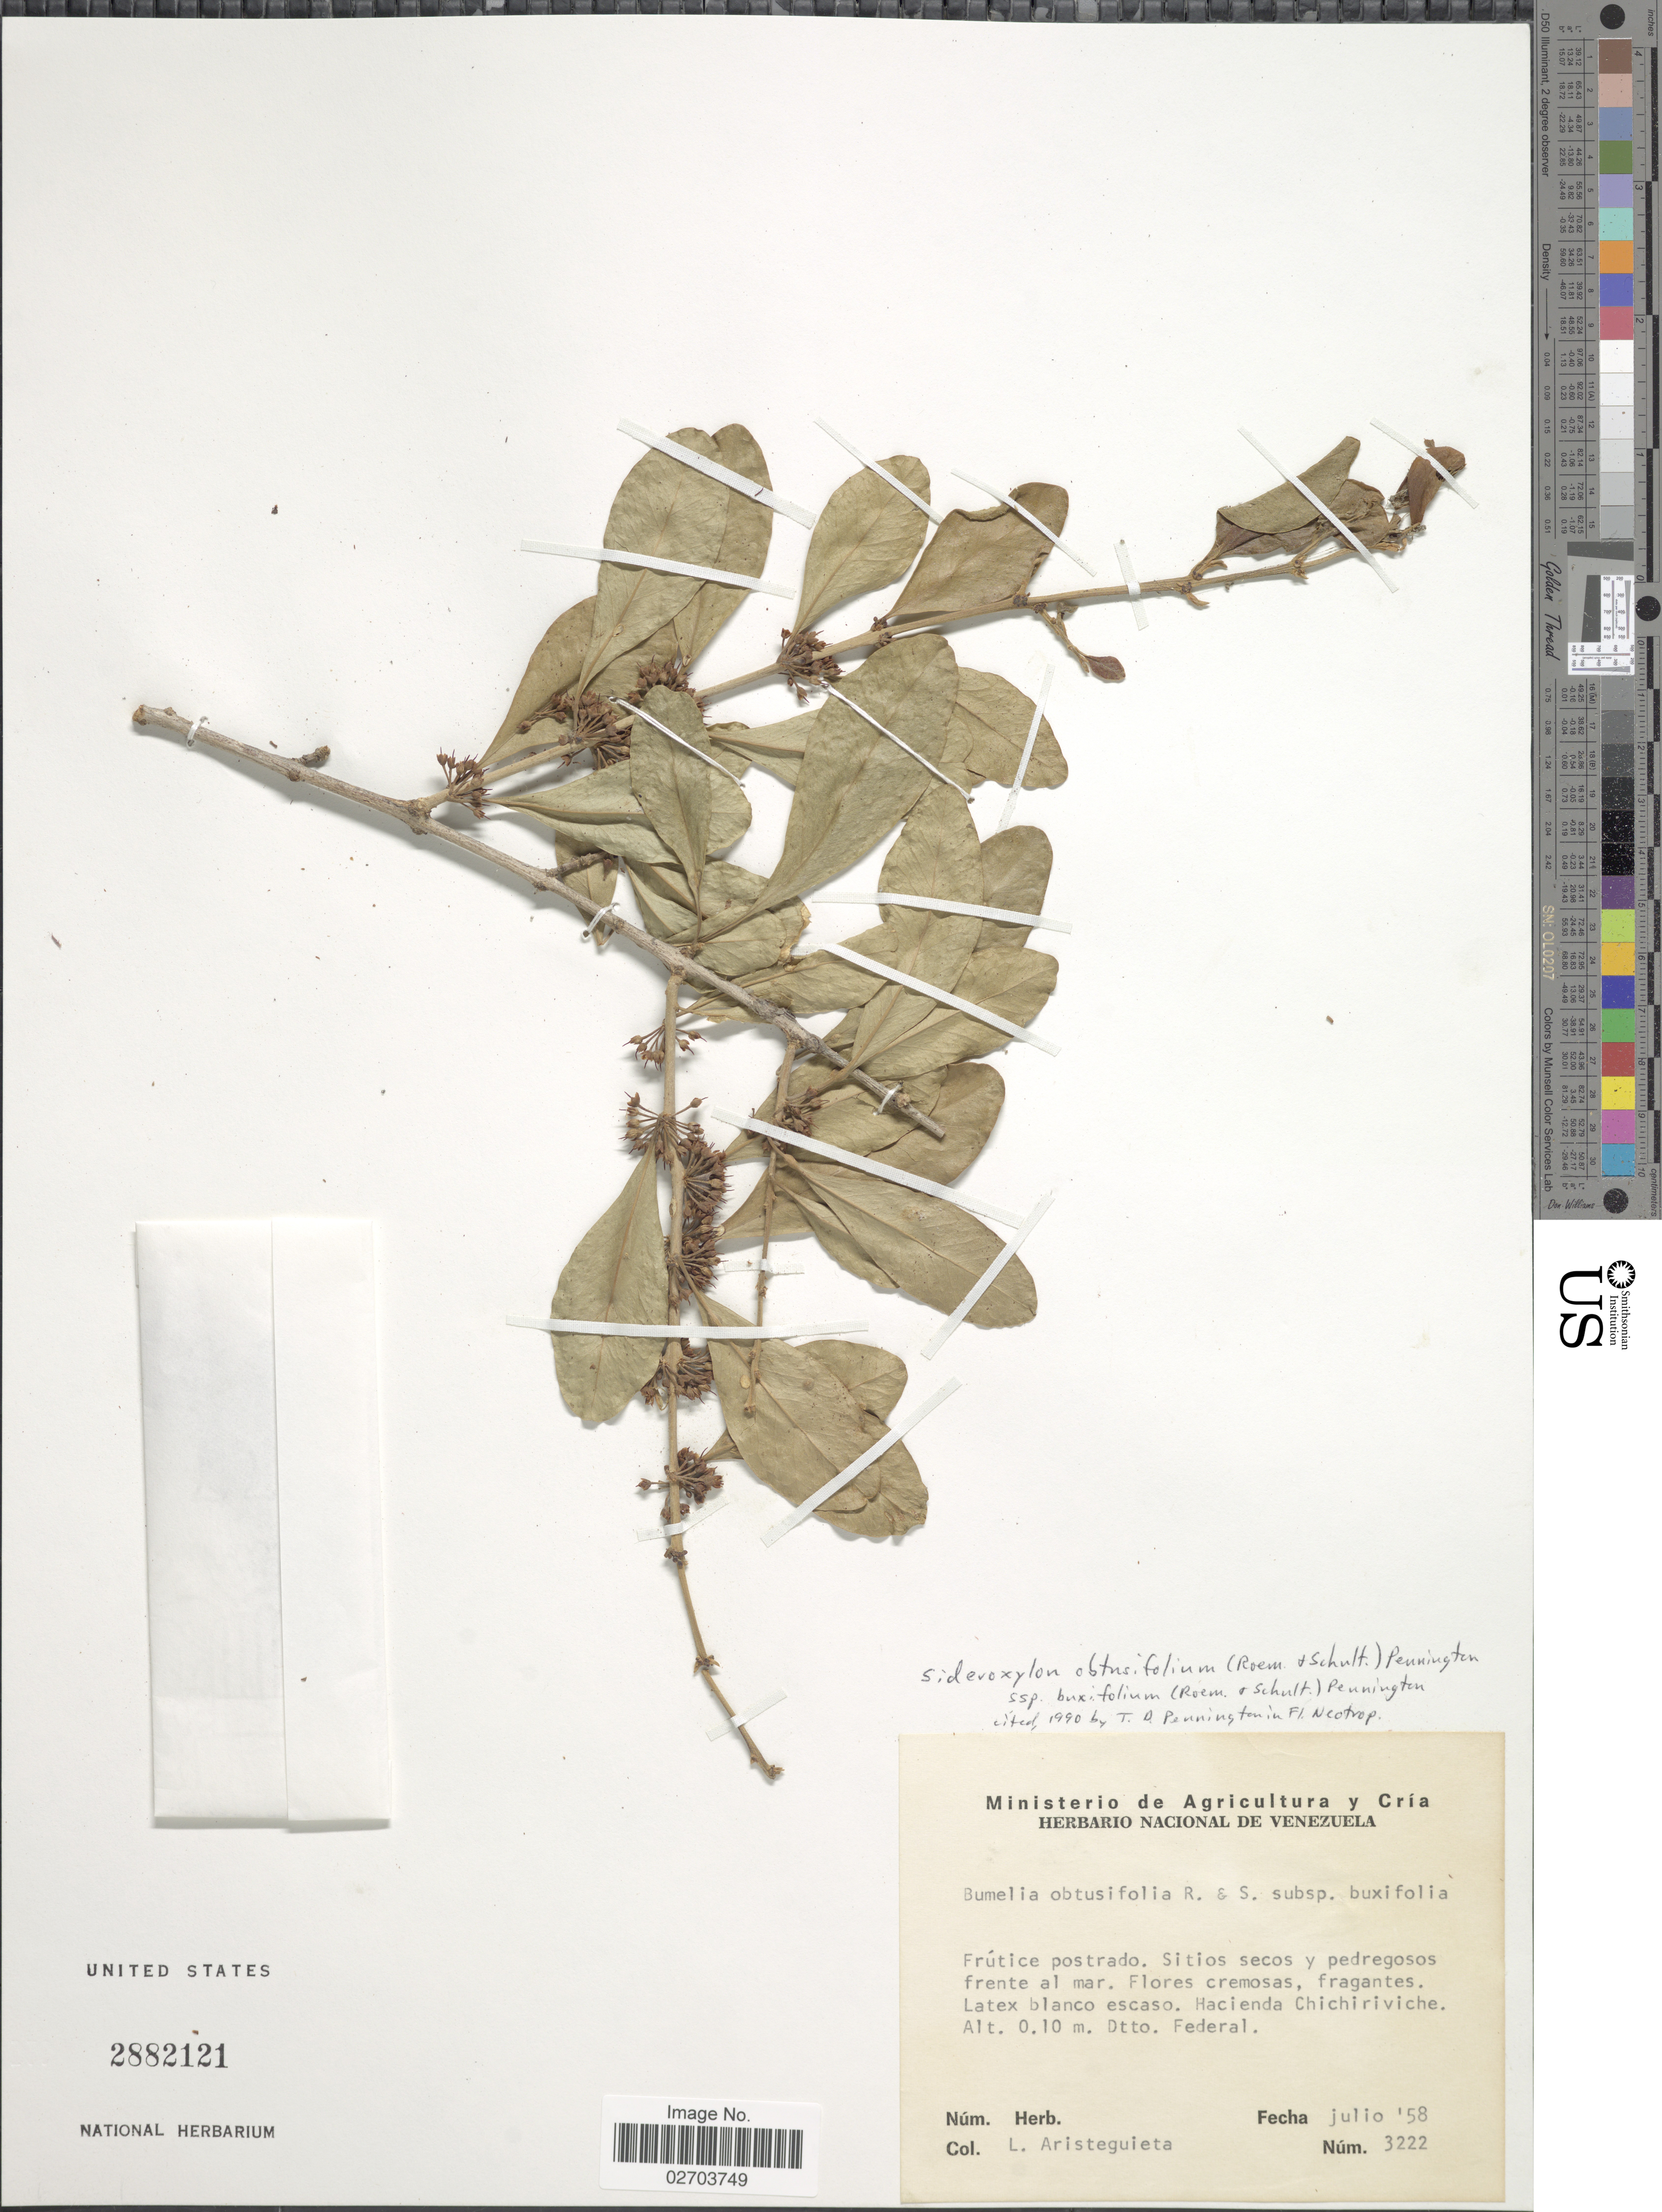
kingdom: Plantae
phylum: Tracheophyta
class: Magnoliopsida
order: Ericales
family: Sapotaceae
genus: Sideroxylon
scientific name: Sideroxylon obtusifolium subsp. buxifolium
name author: (Roem. & Schult.) T.D. Penn.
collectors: L. Aristeguieta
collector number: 3222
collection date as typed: Transcribed d/m/y: /7/58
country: Venezuela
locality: Hacienda Chichiriviche, Dtto. Federal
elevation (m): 0.1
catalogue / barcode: US 2882121